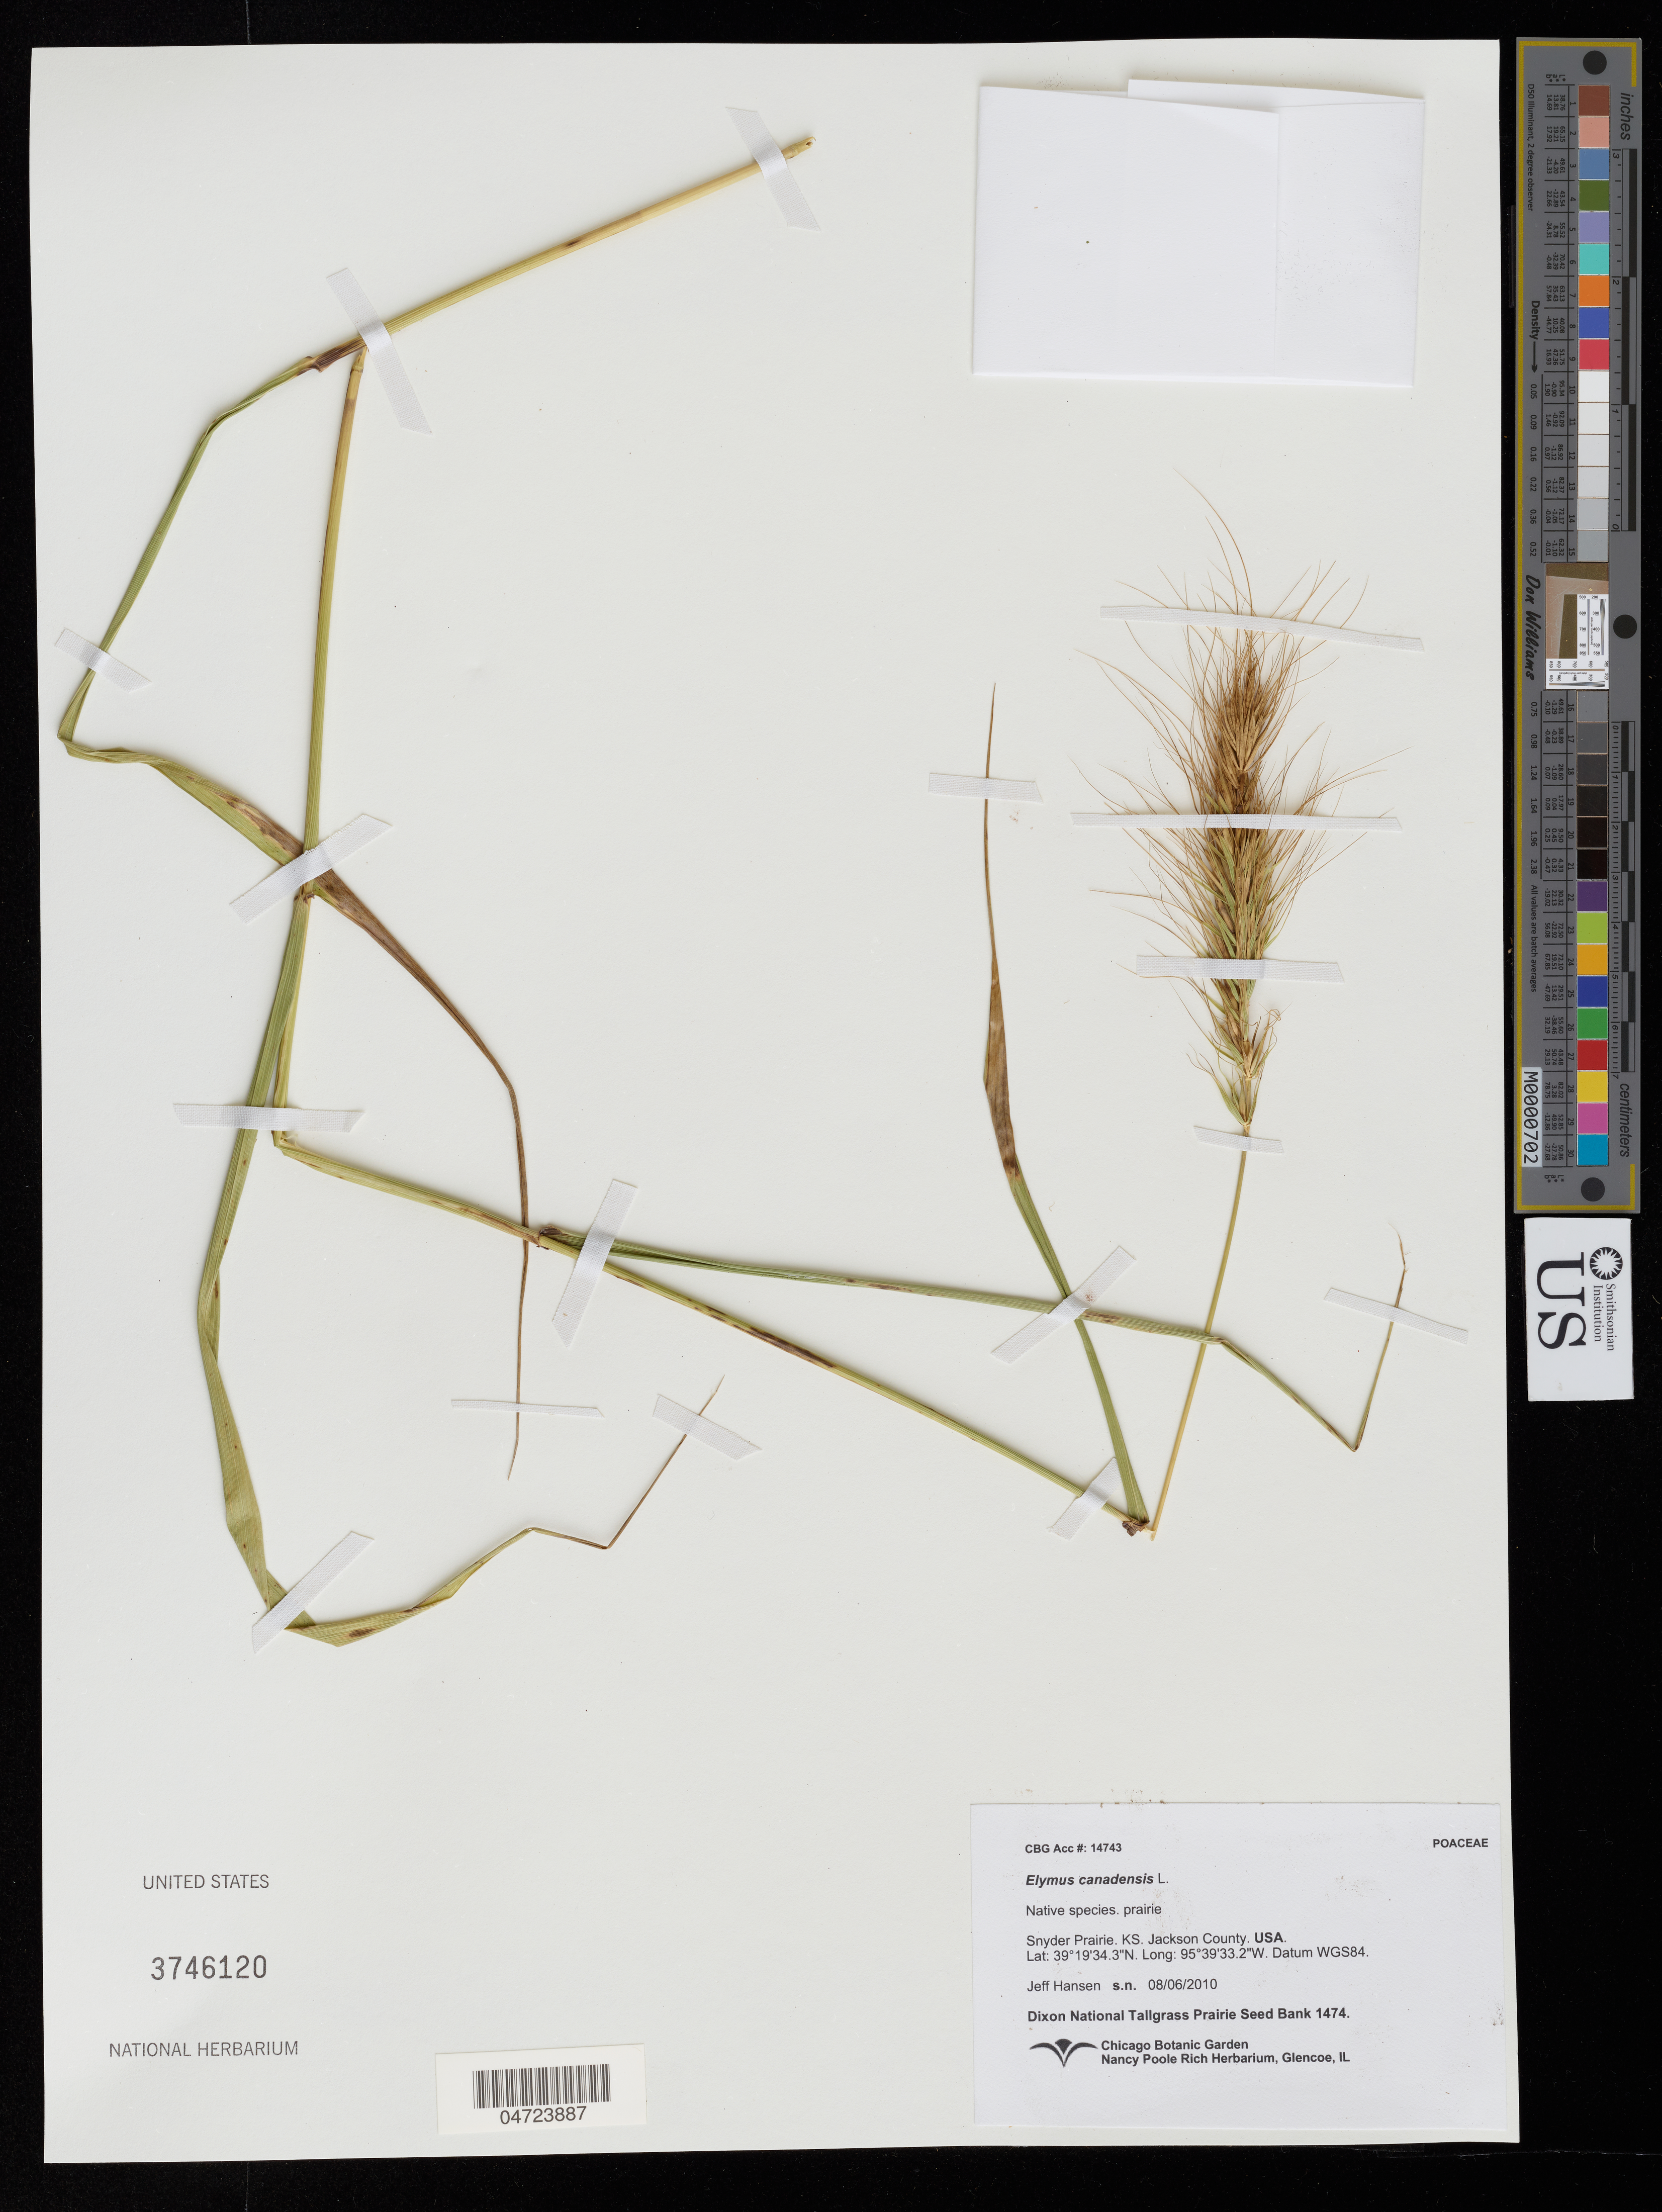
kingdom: Plantae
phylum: Tracheophyta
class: Liliopsida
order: Poales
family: Poaceae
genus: Elymus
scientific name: Elymus canadensis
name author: L.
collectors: J. Hansen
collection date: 2010-08-06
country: United States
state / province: Kansas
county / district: Jackson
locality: Snyder Prairie. Jackson County.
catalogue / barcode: US 3746120